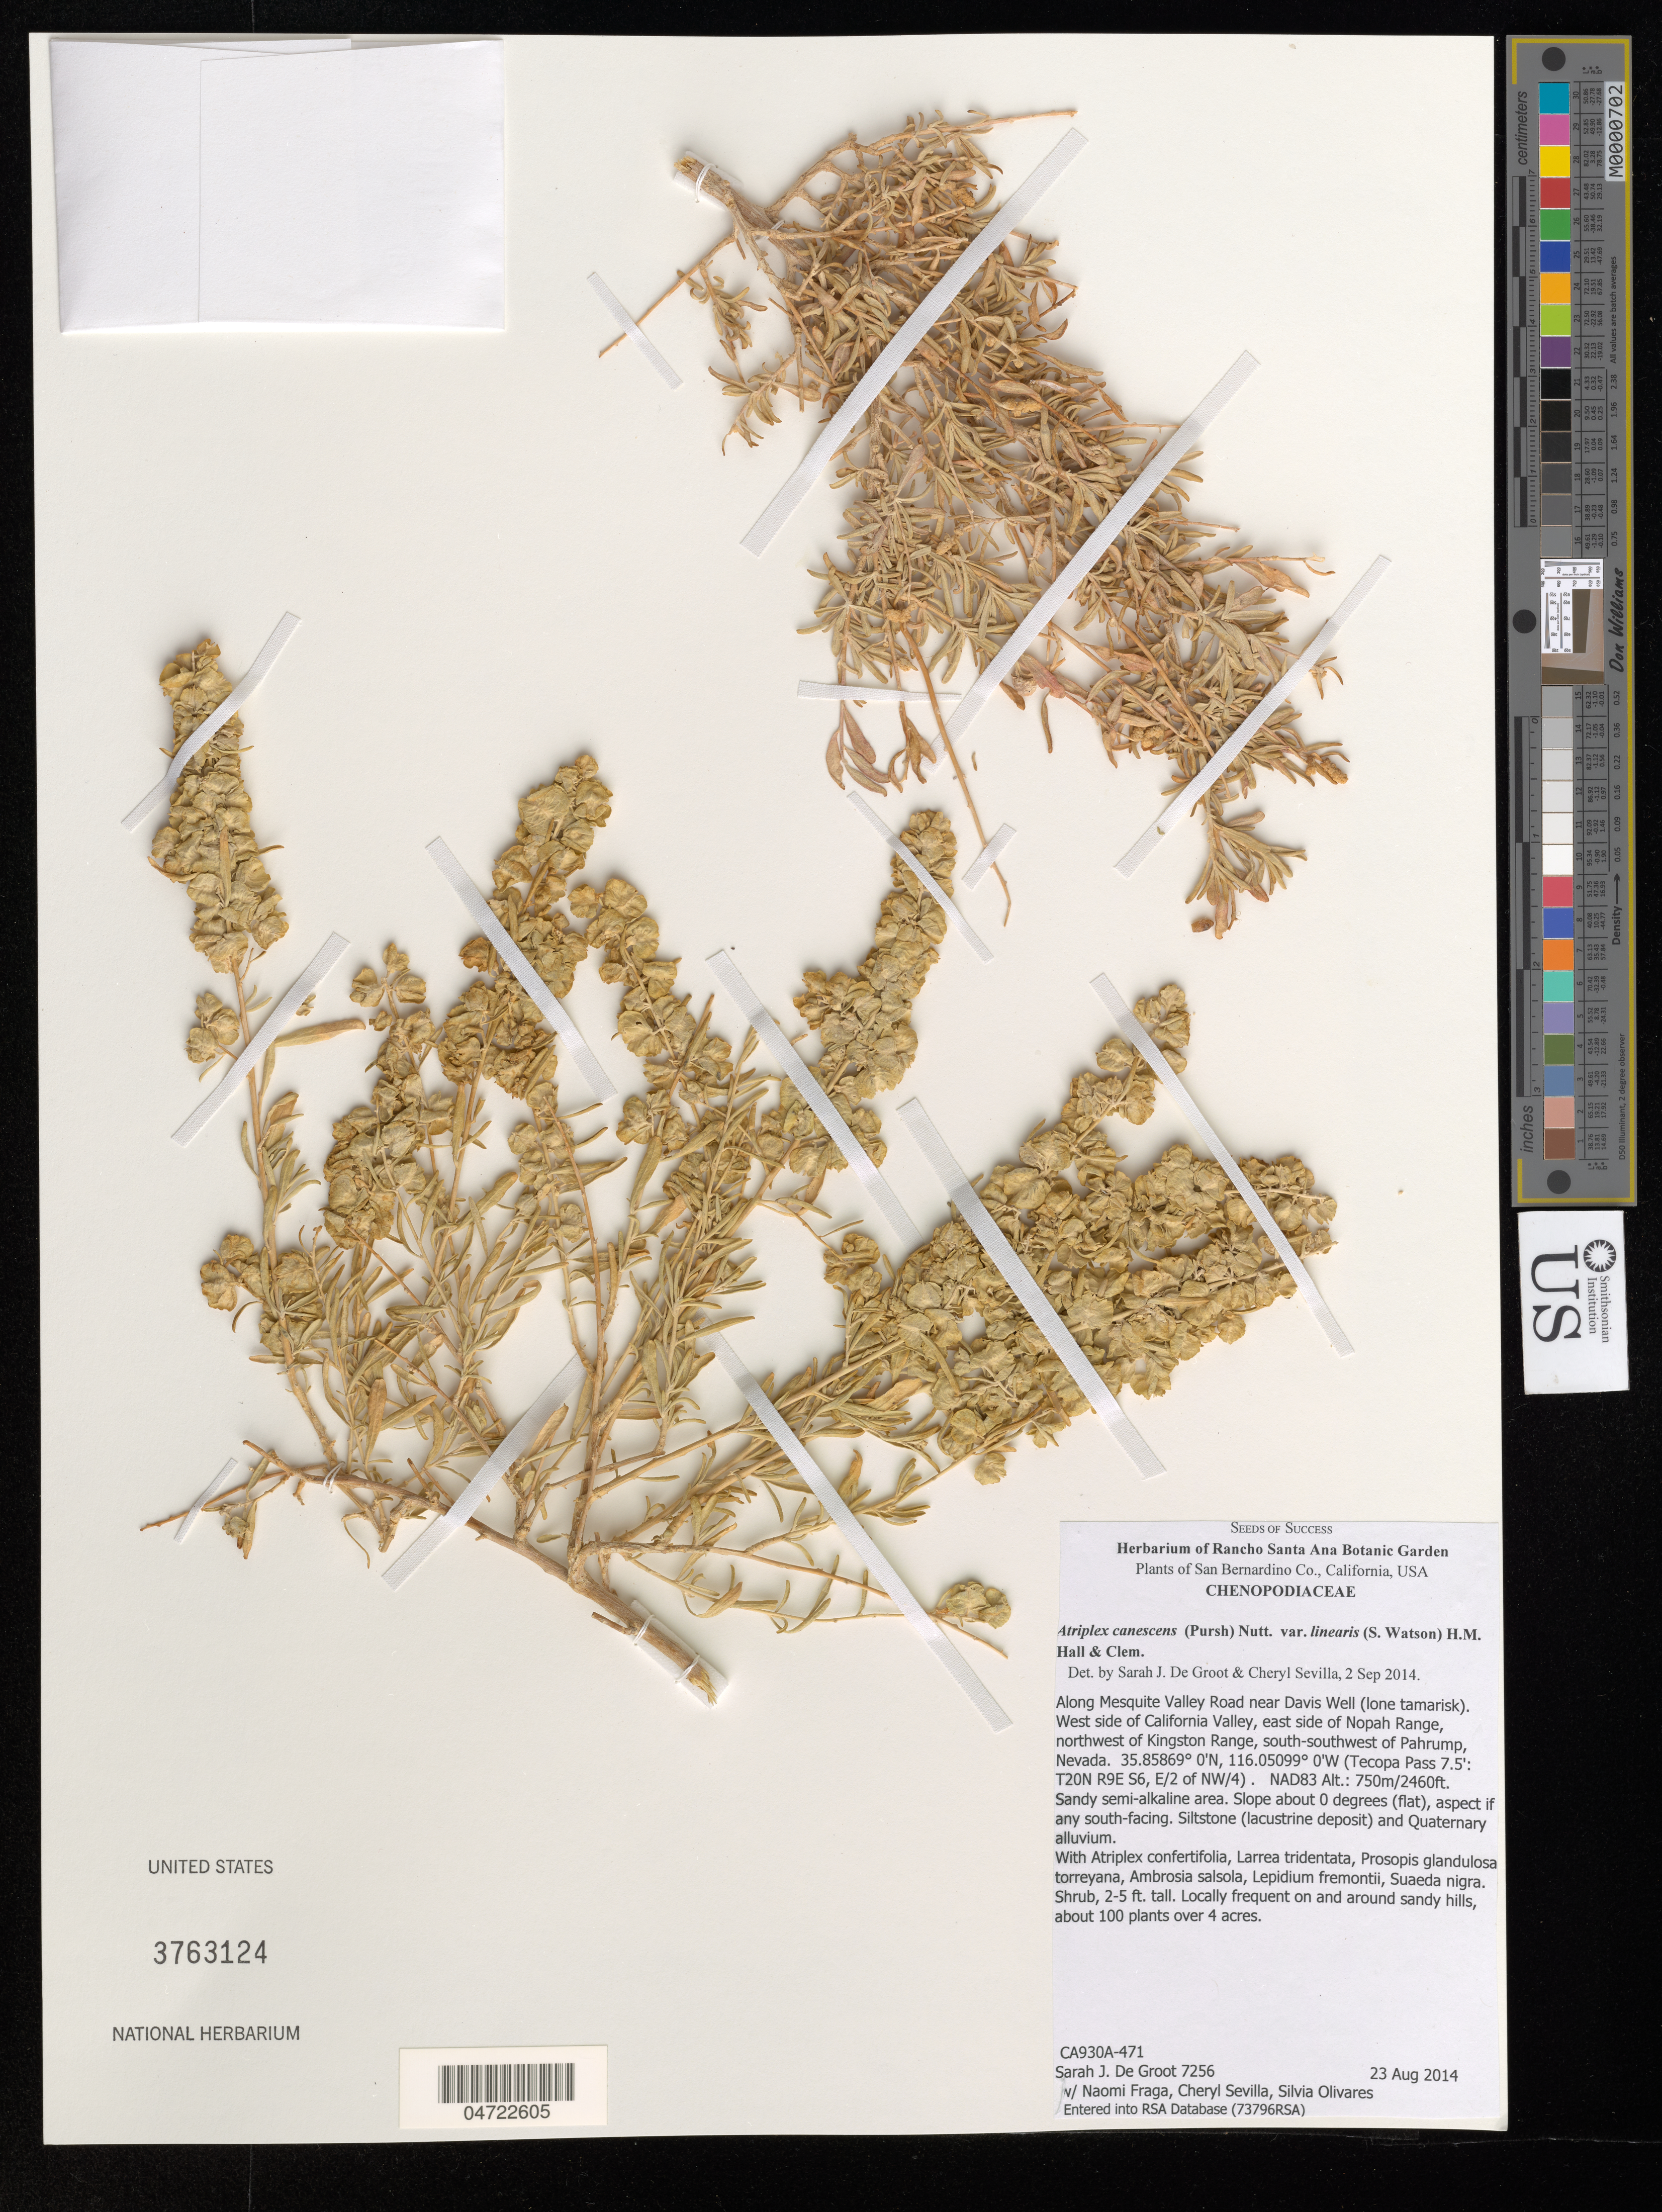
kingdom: Plantae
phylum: Tracheophyta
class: Magnoliopsida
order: Caryophyllales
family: Amaranthaceae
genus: Atriplex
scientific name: Atriplex canescens var. linearis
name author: (Pursh) Nutt.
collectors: S. De Groot, N. Fraga, C. Sevilla & S. Olivares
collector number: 7256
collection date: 2014-08-23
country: United States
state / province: California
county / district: San Bernardino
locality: San Bernardino Co. Along Mesquite Valley Road near Davis Well (lone tamarisk). West side of California Valley, east side of Nopah Range, northwest of Kingston Range, south-southwest of Pahrump, Nevada. (Tecopa Pass 7.5': T20N R9E S6, E/2 of NW/4).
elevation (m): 750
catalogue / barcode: US 3763124